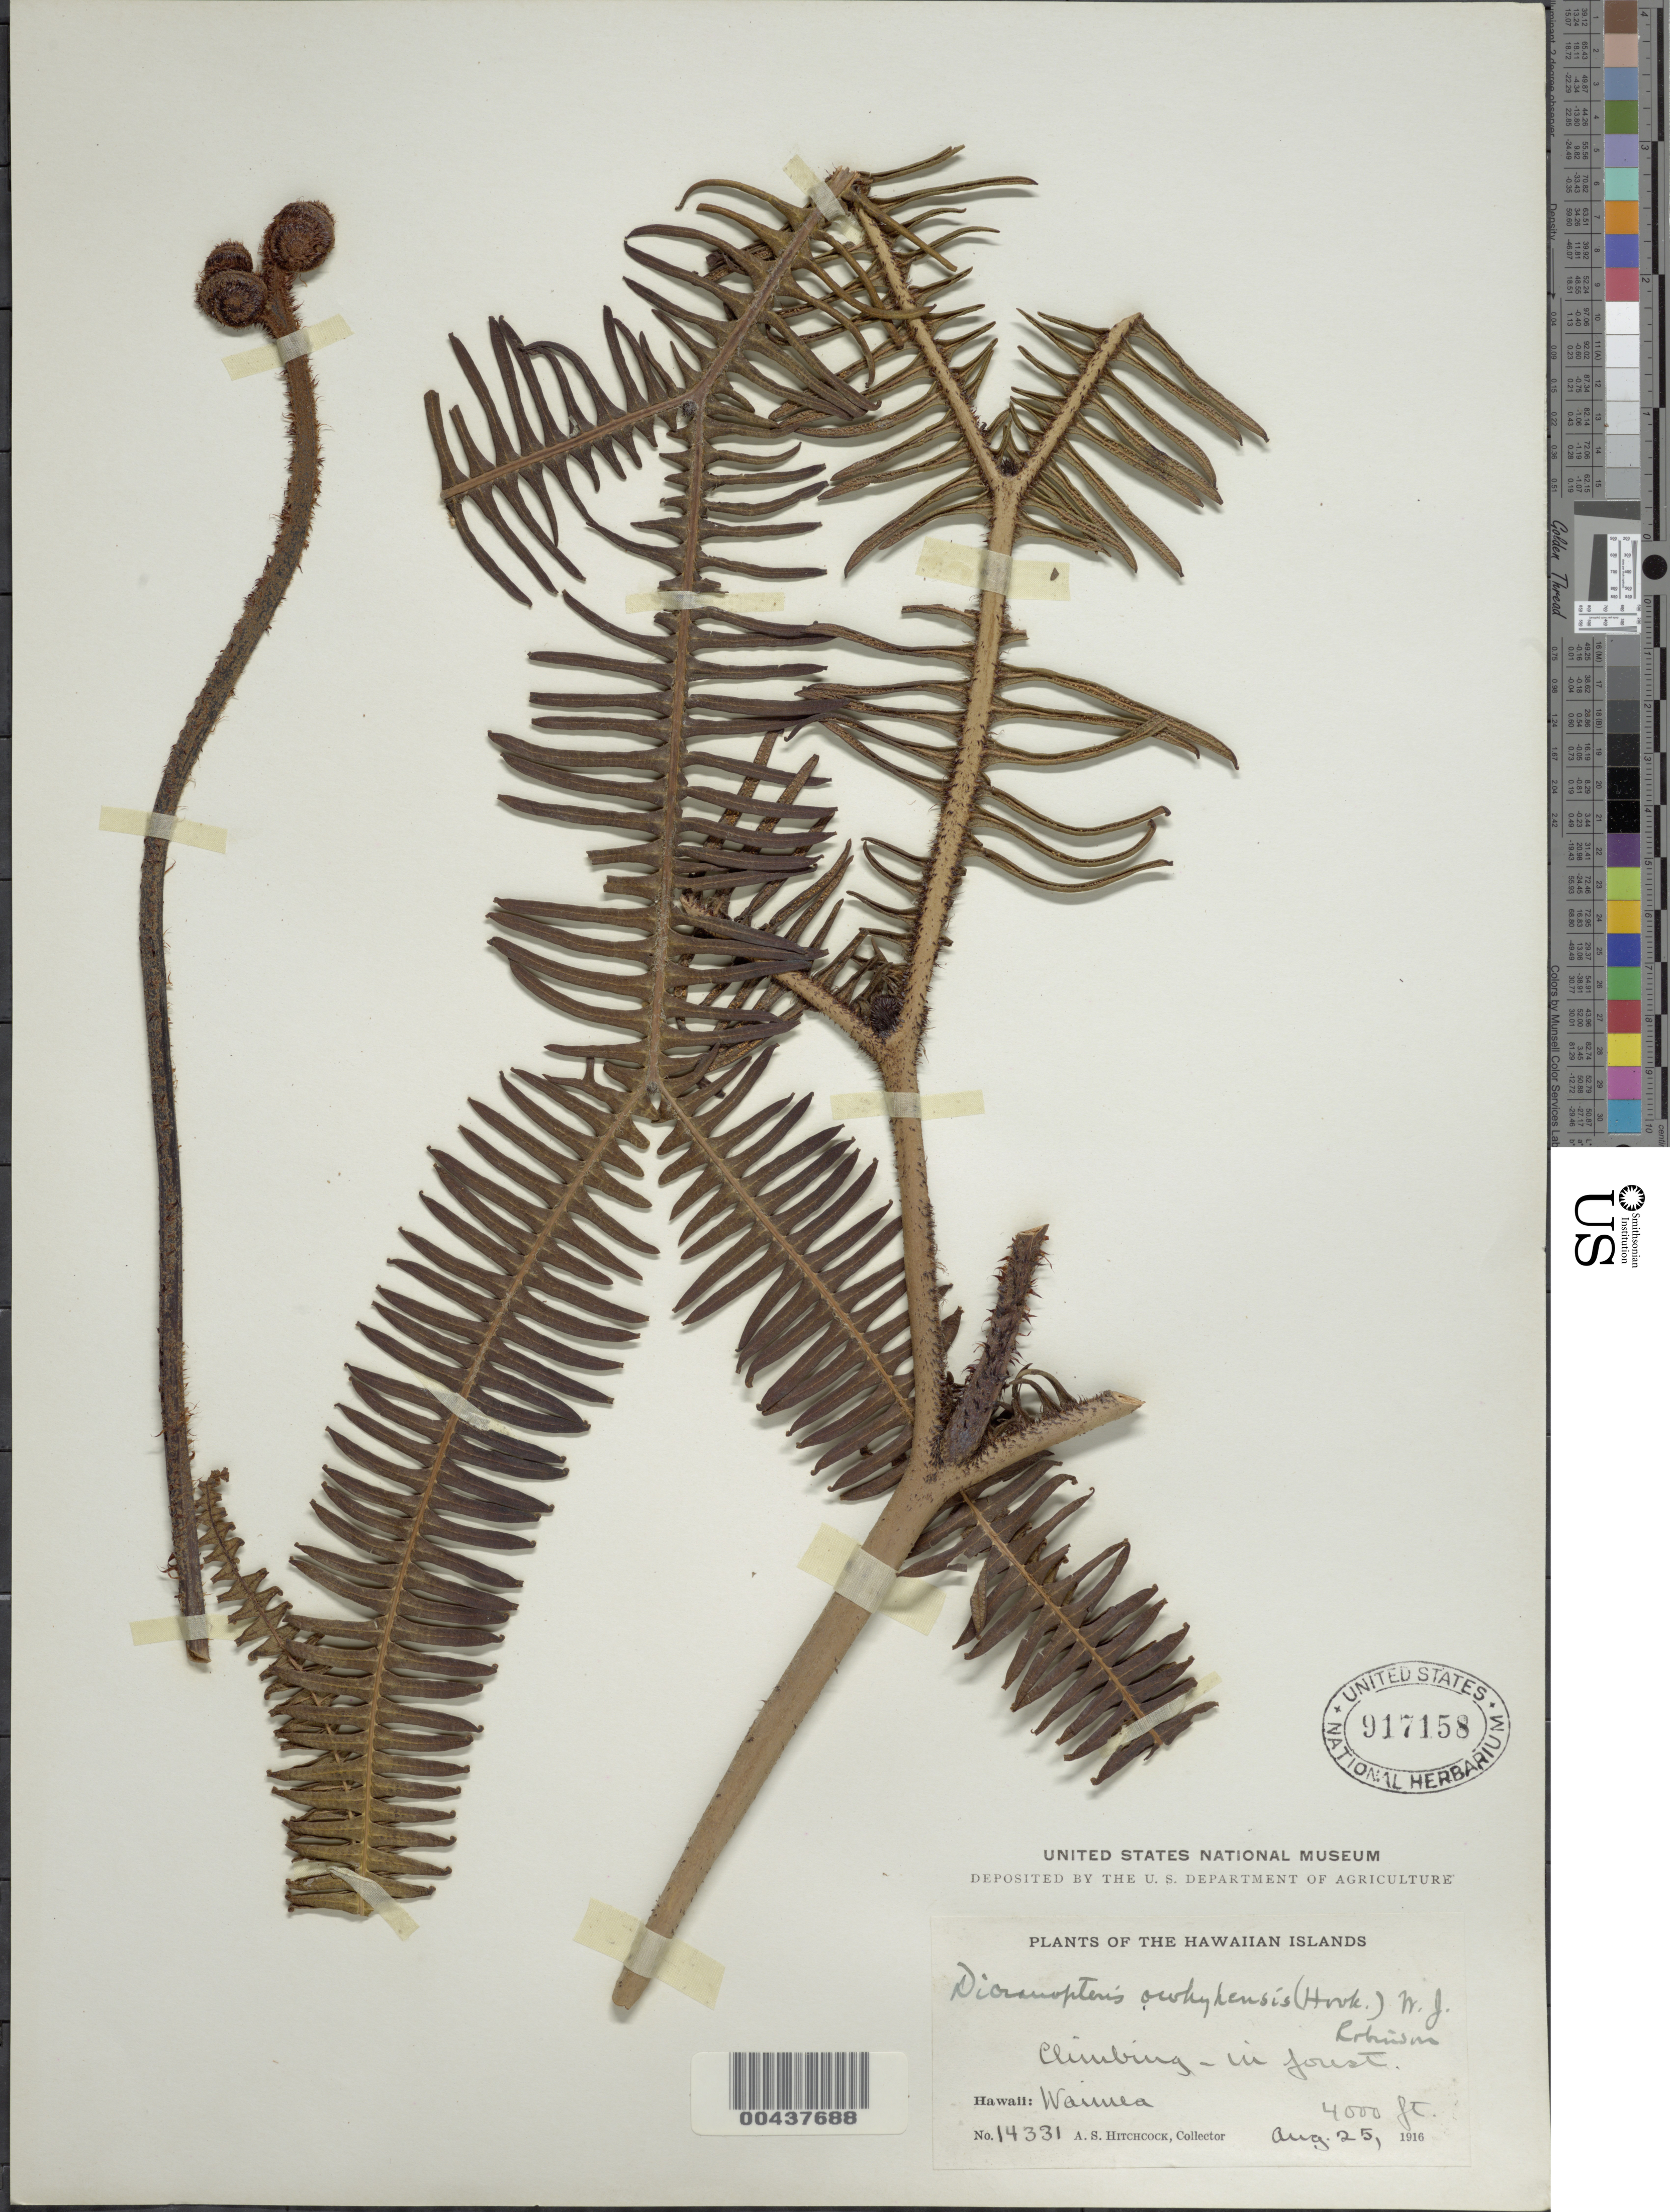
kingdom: Plantae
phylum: Tracheophyta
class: Polypodiopsida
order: Gleicheniales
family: Gleicheniaceae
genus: Sticherus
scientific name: Sticherus owhyhensis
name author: (Hook.) Ching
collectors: A. S. Hitchcock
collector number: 14331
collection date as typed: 25 Aug 1916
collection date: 1916-08-25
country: United States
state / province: Hawaii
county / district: Hawaii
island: Hawaii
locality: Waimea.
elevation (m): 1219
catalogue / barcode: US 917158